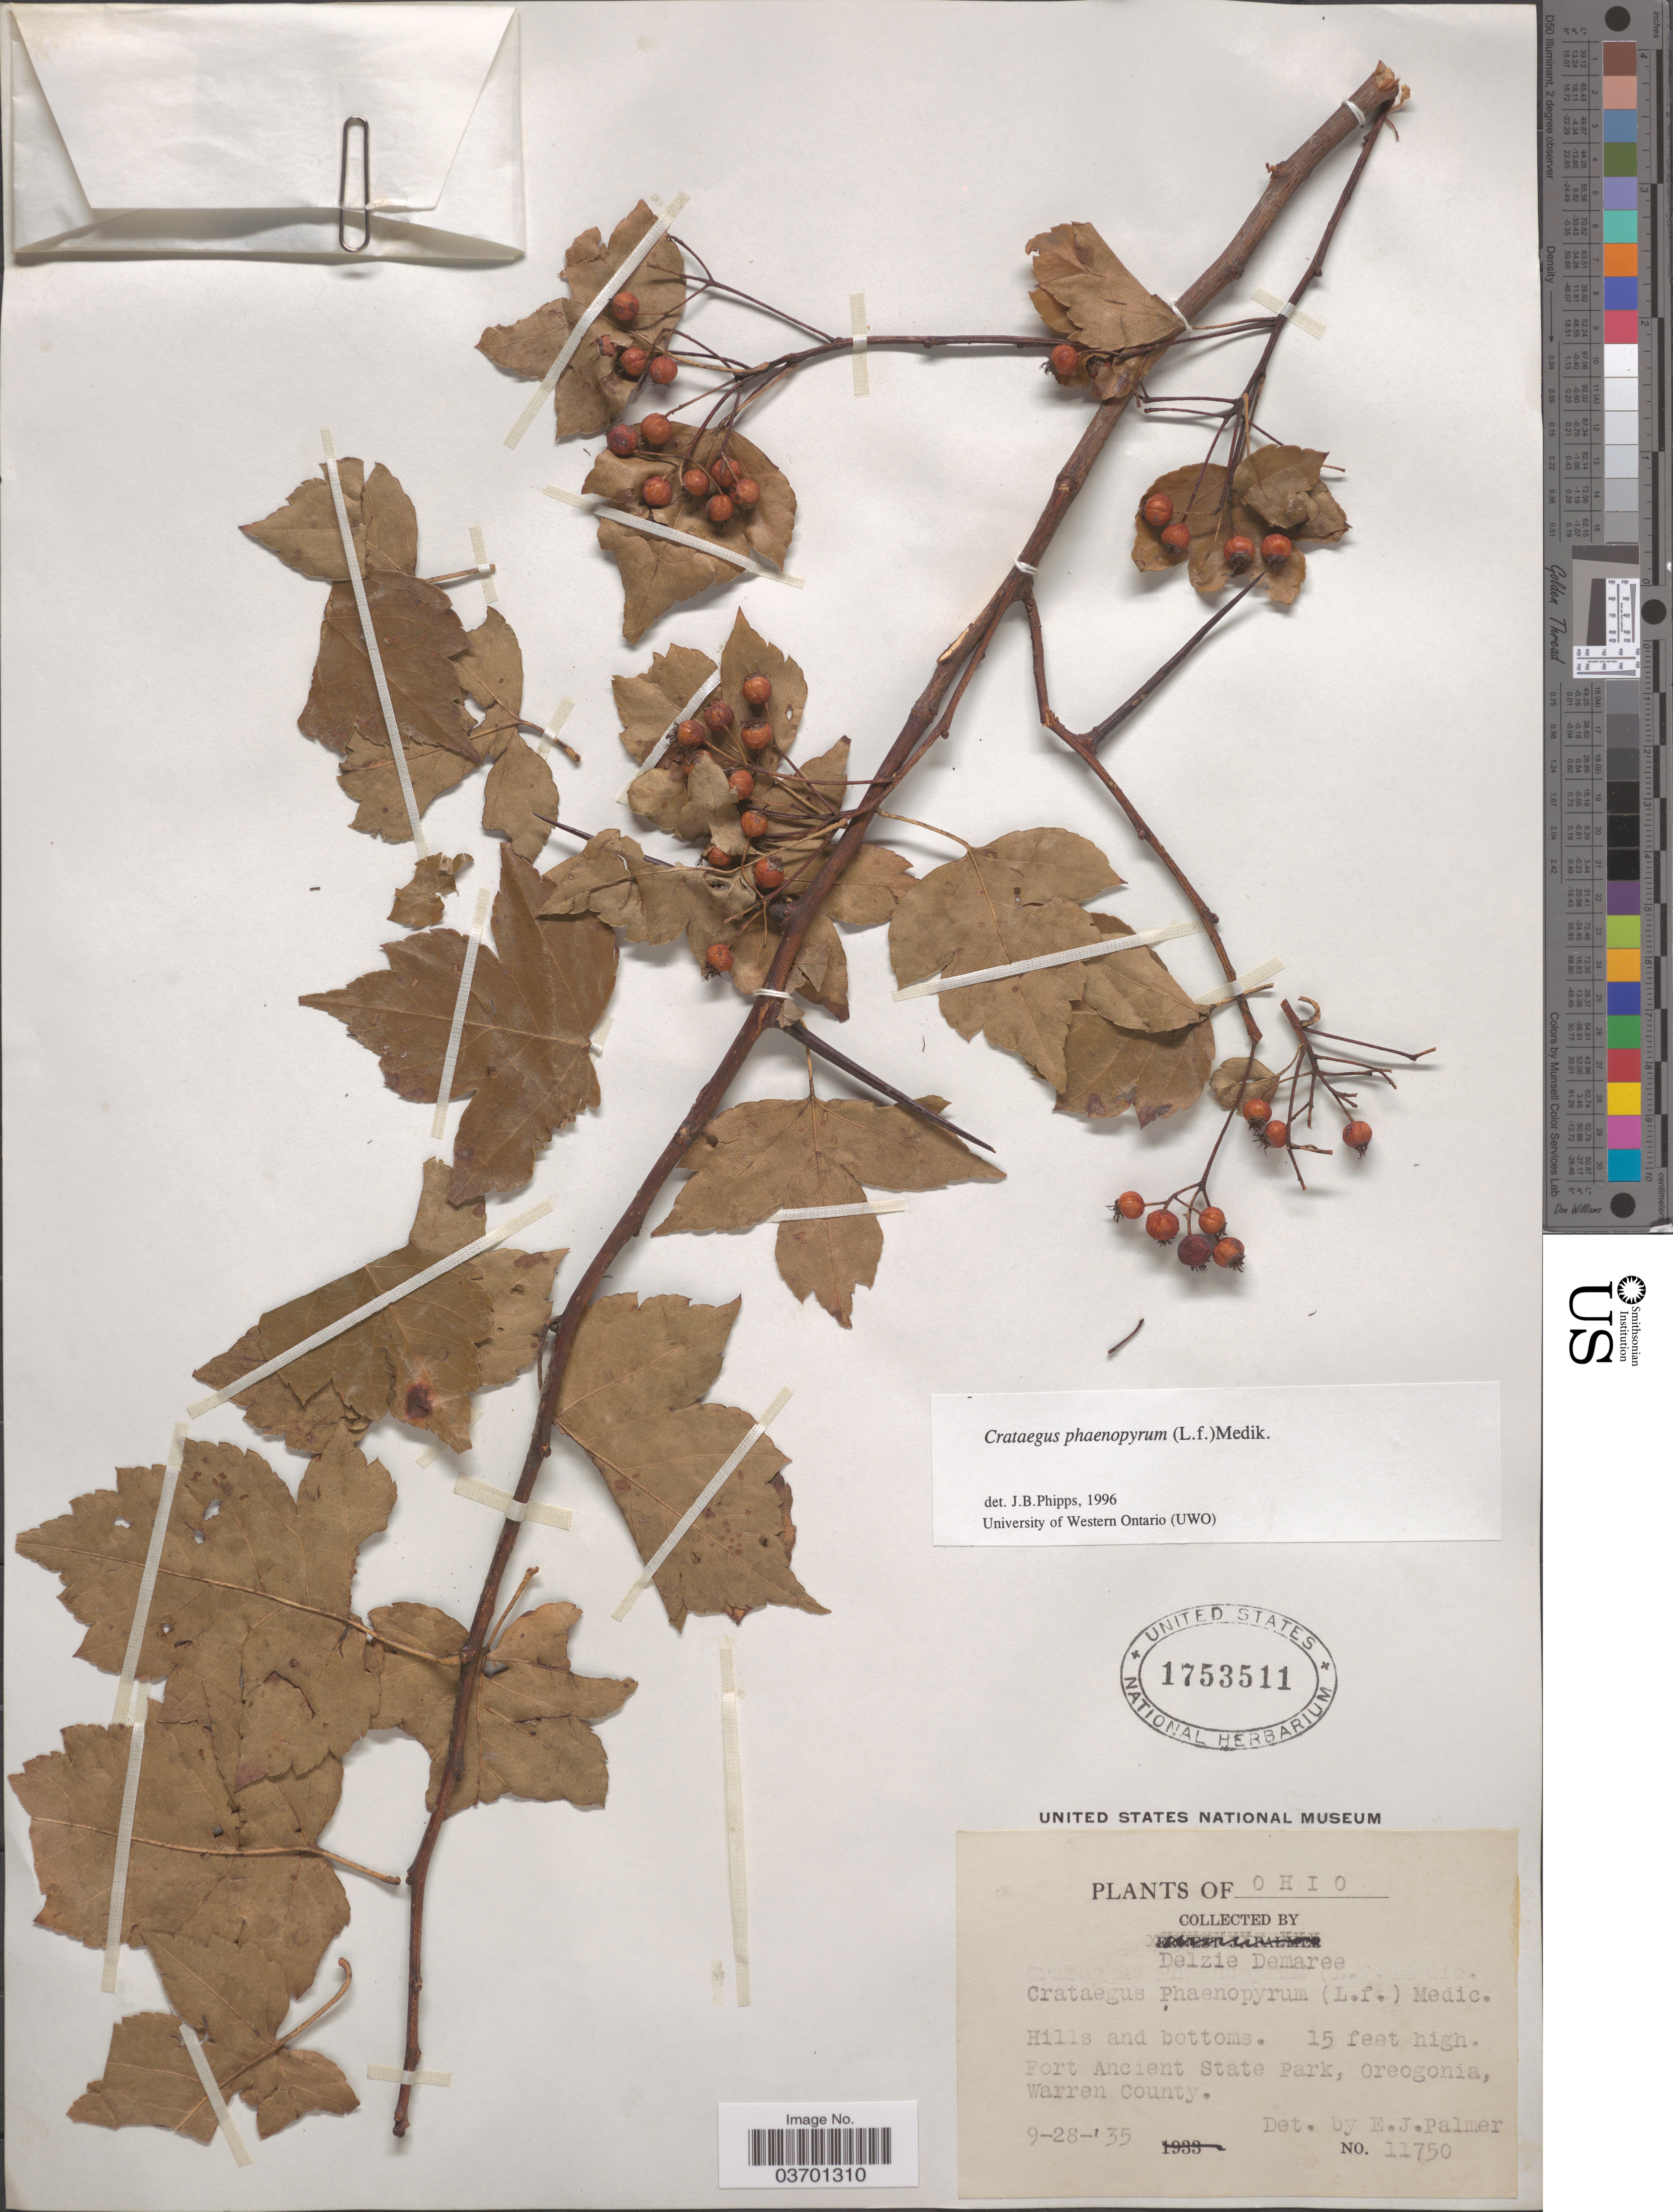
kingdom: Plantae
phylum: Tracheophyta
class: Magnoliopsida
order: Rosales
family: Rosaceae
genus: Crataegus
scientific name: Crataegus phaenopyrum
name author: (L. f.) Medik.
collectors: D. Demaree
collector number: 11750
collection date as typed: Transcribed d/m/y: 28/9/35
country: United States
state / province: Ohio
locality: Hills and bottoms. Fort Ancient State Park, Oreogonia, Warren County.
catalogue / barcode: US 1753511